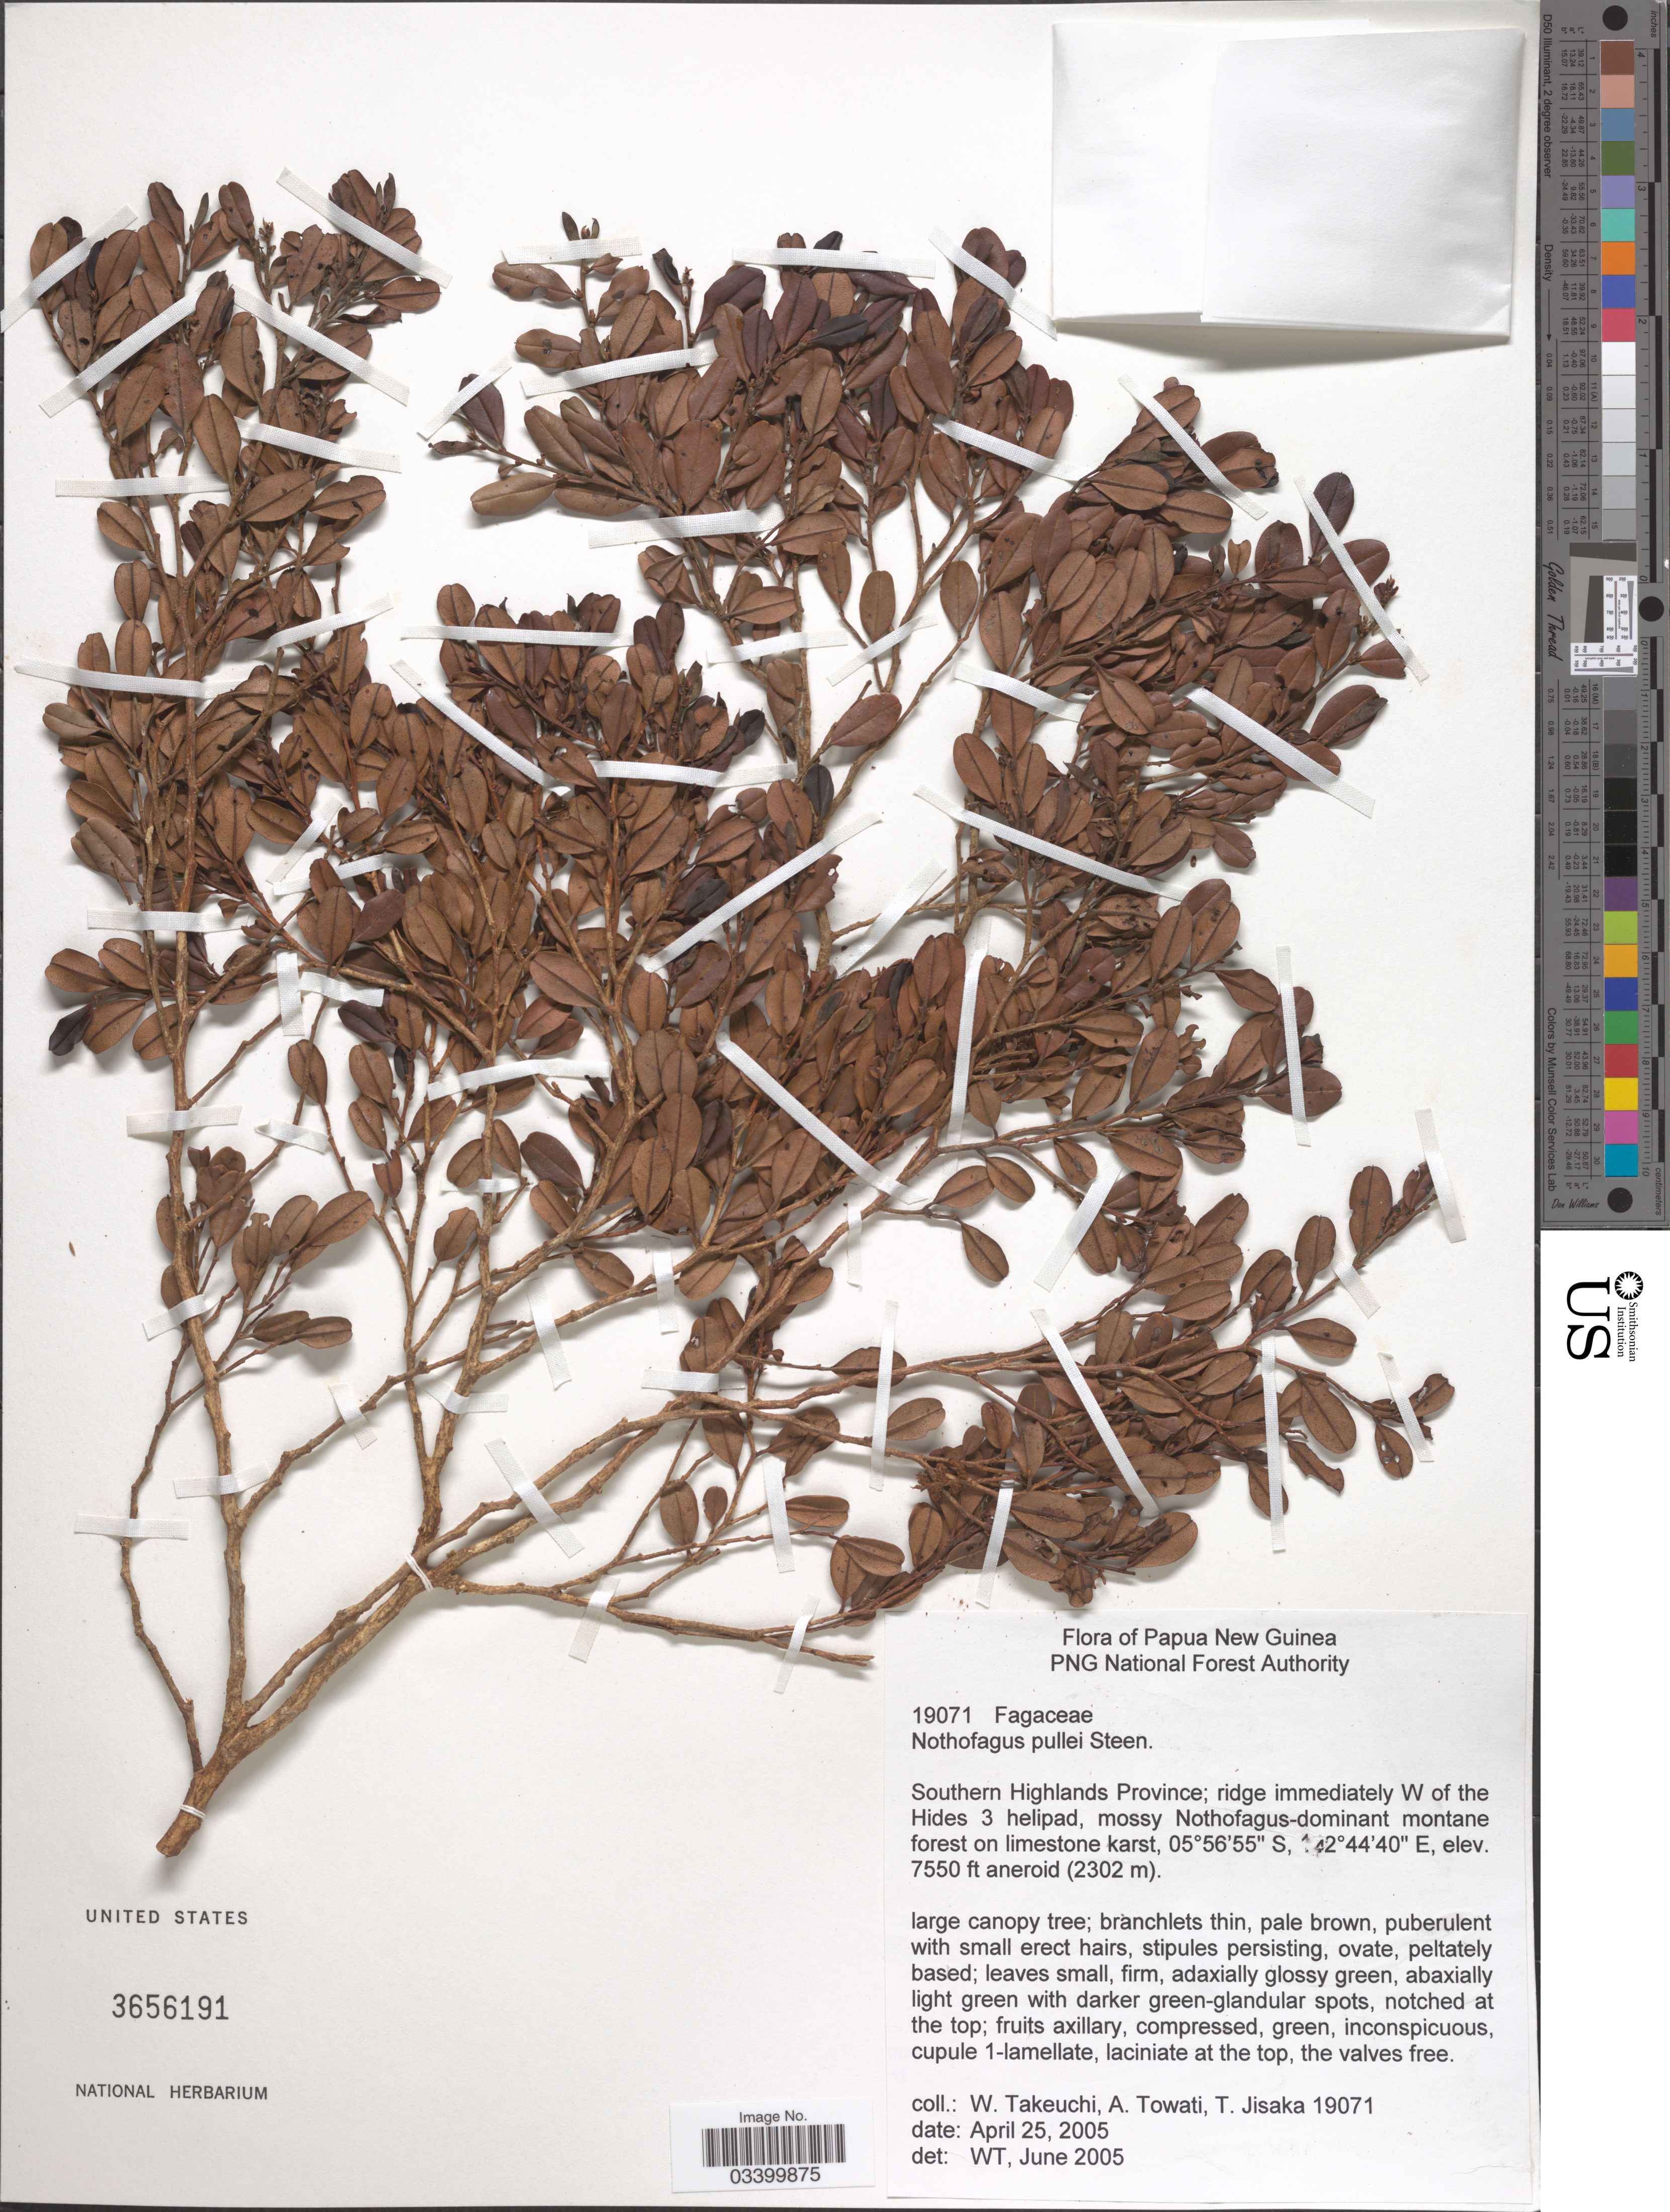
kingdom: Plantae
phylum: Tracheophyta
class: Magnoliopsida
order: Fagales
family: Nothofagaceae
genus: Nothofagus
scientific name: Nothofagus pullei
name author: Steenis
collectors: W. Takeuchi, A. Towati & T. Jisaka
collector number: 19071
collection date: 2005-04-25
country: Papua New Guinea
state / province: Southern Highlands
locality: Ridge immediately W of the Hides 3 helipad.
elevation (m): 2301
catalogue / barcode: US 3656191